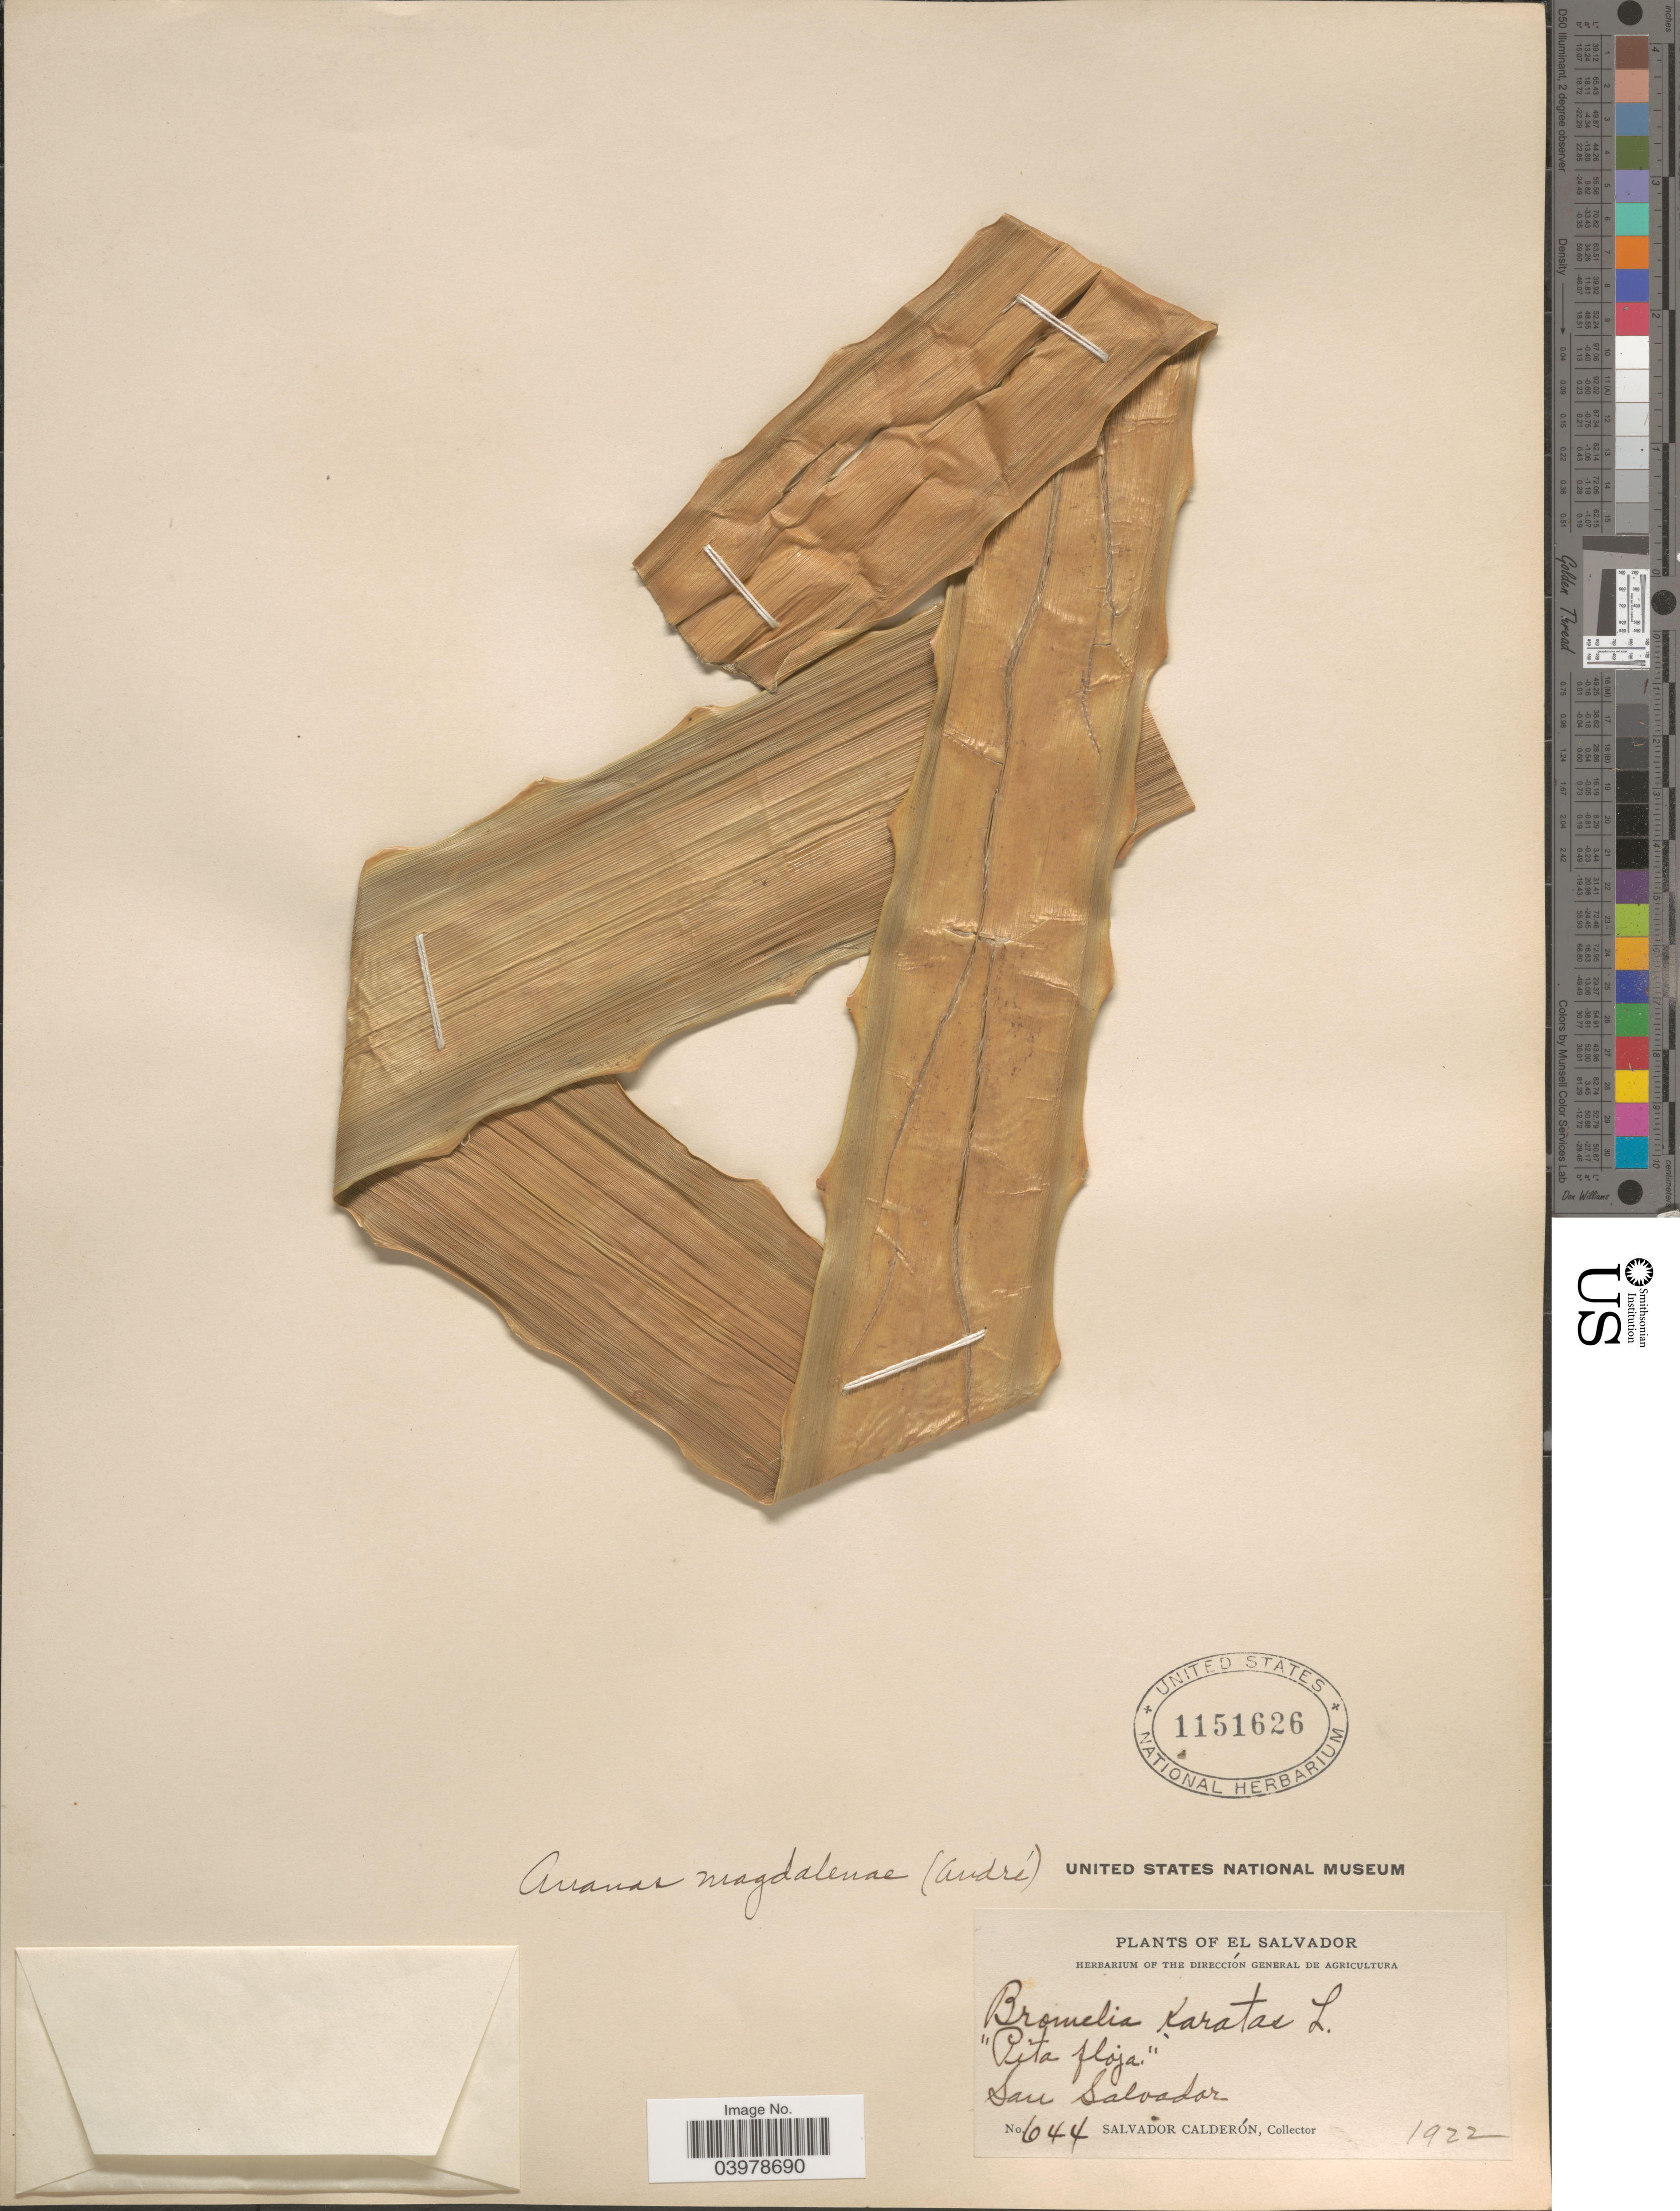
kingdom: Plantae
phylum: Tracheophyta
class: Liliopsida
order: Poales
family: Bromeliaceae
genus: Aechmea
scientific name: Aechmea magdalenae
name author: (André) André ex Baker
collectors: S. Calderón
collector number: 644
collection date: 1922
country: El Salvador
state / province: San Salvador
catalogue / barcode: US 1151626